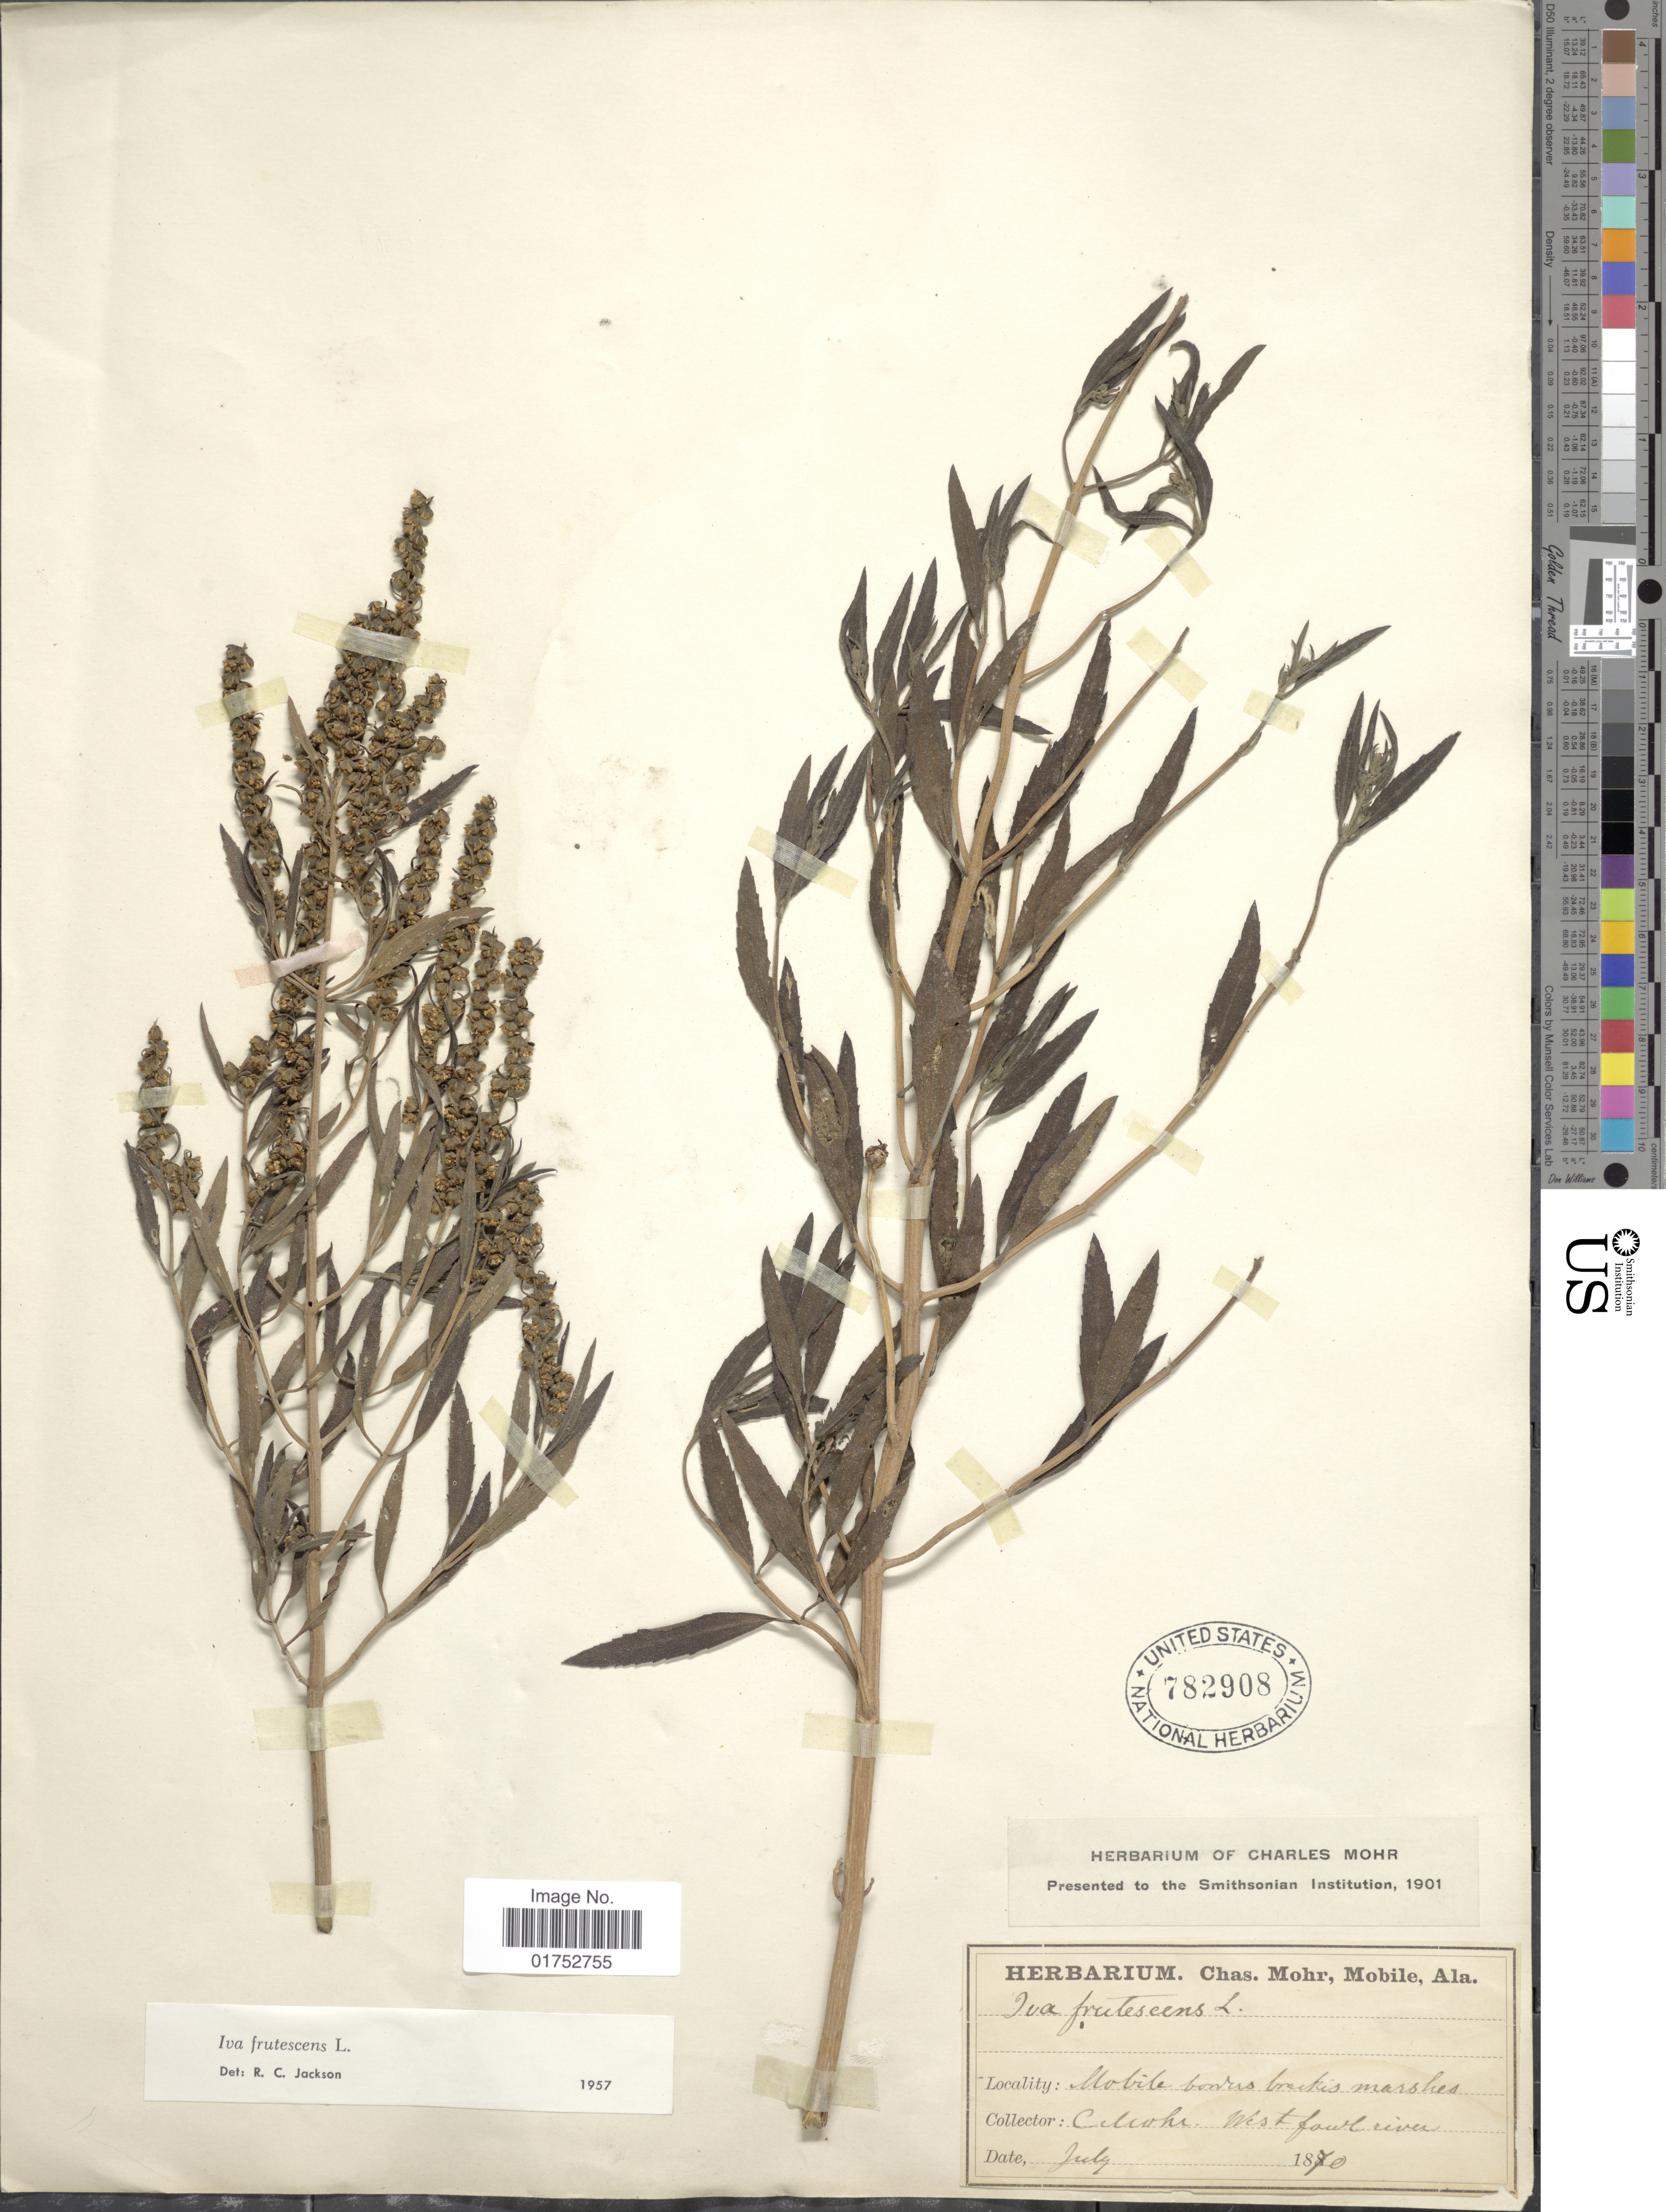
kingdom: Plantae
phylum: Tracheophyta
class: Magnoliopsida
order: Asterales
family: Asteraceae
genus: Iva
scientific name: Iva frutescens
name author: L.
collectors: C. T. Mohr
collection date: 1870-07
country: United States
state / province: Alabama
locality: Mobile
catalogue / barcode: US 782908